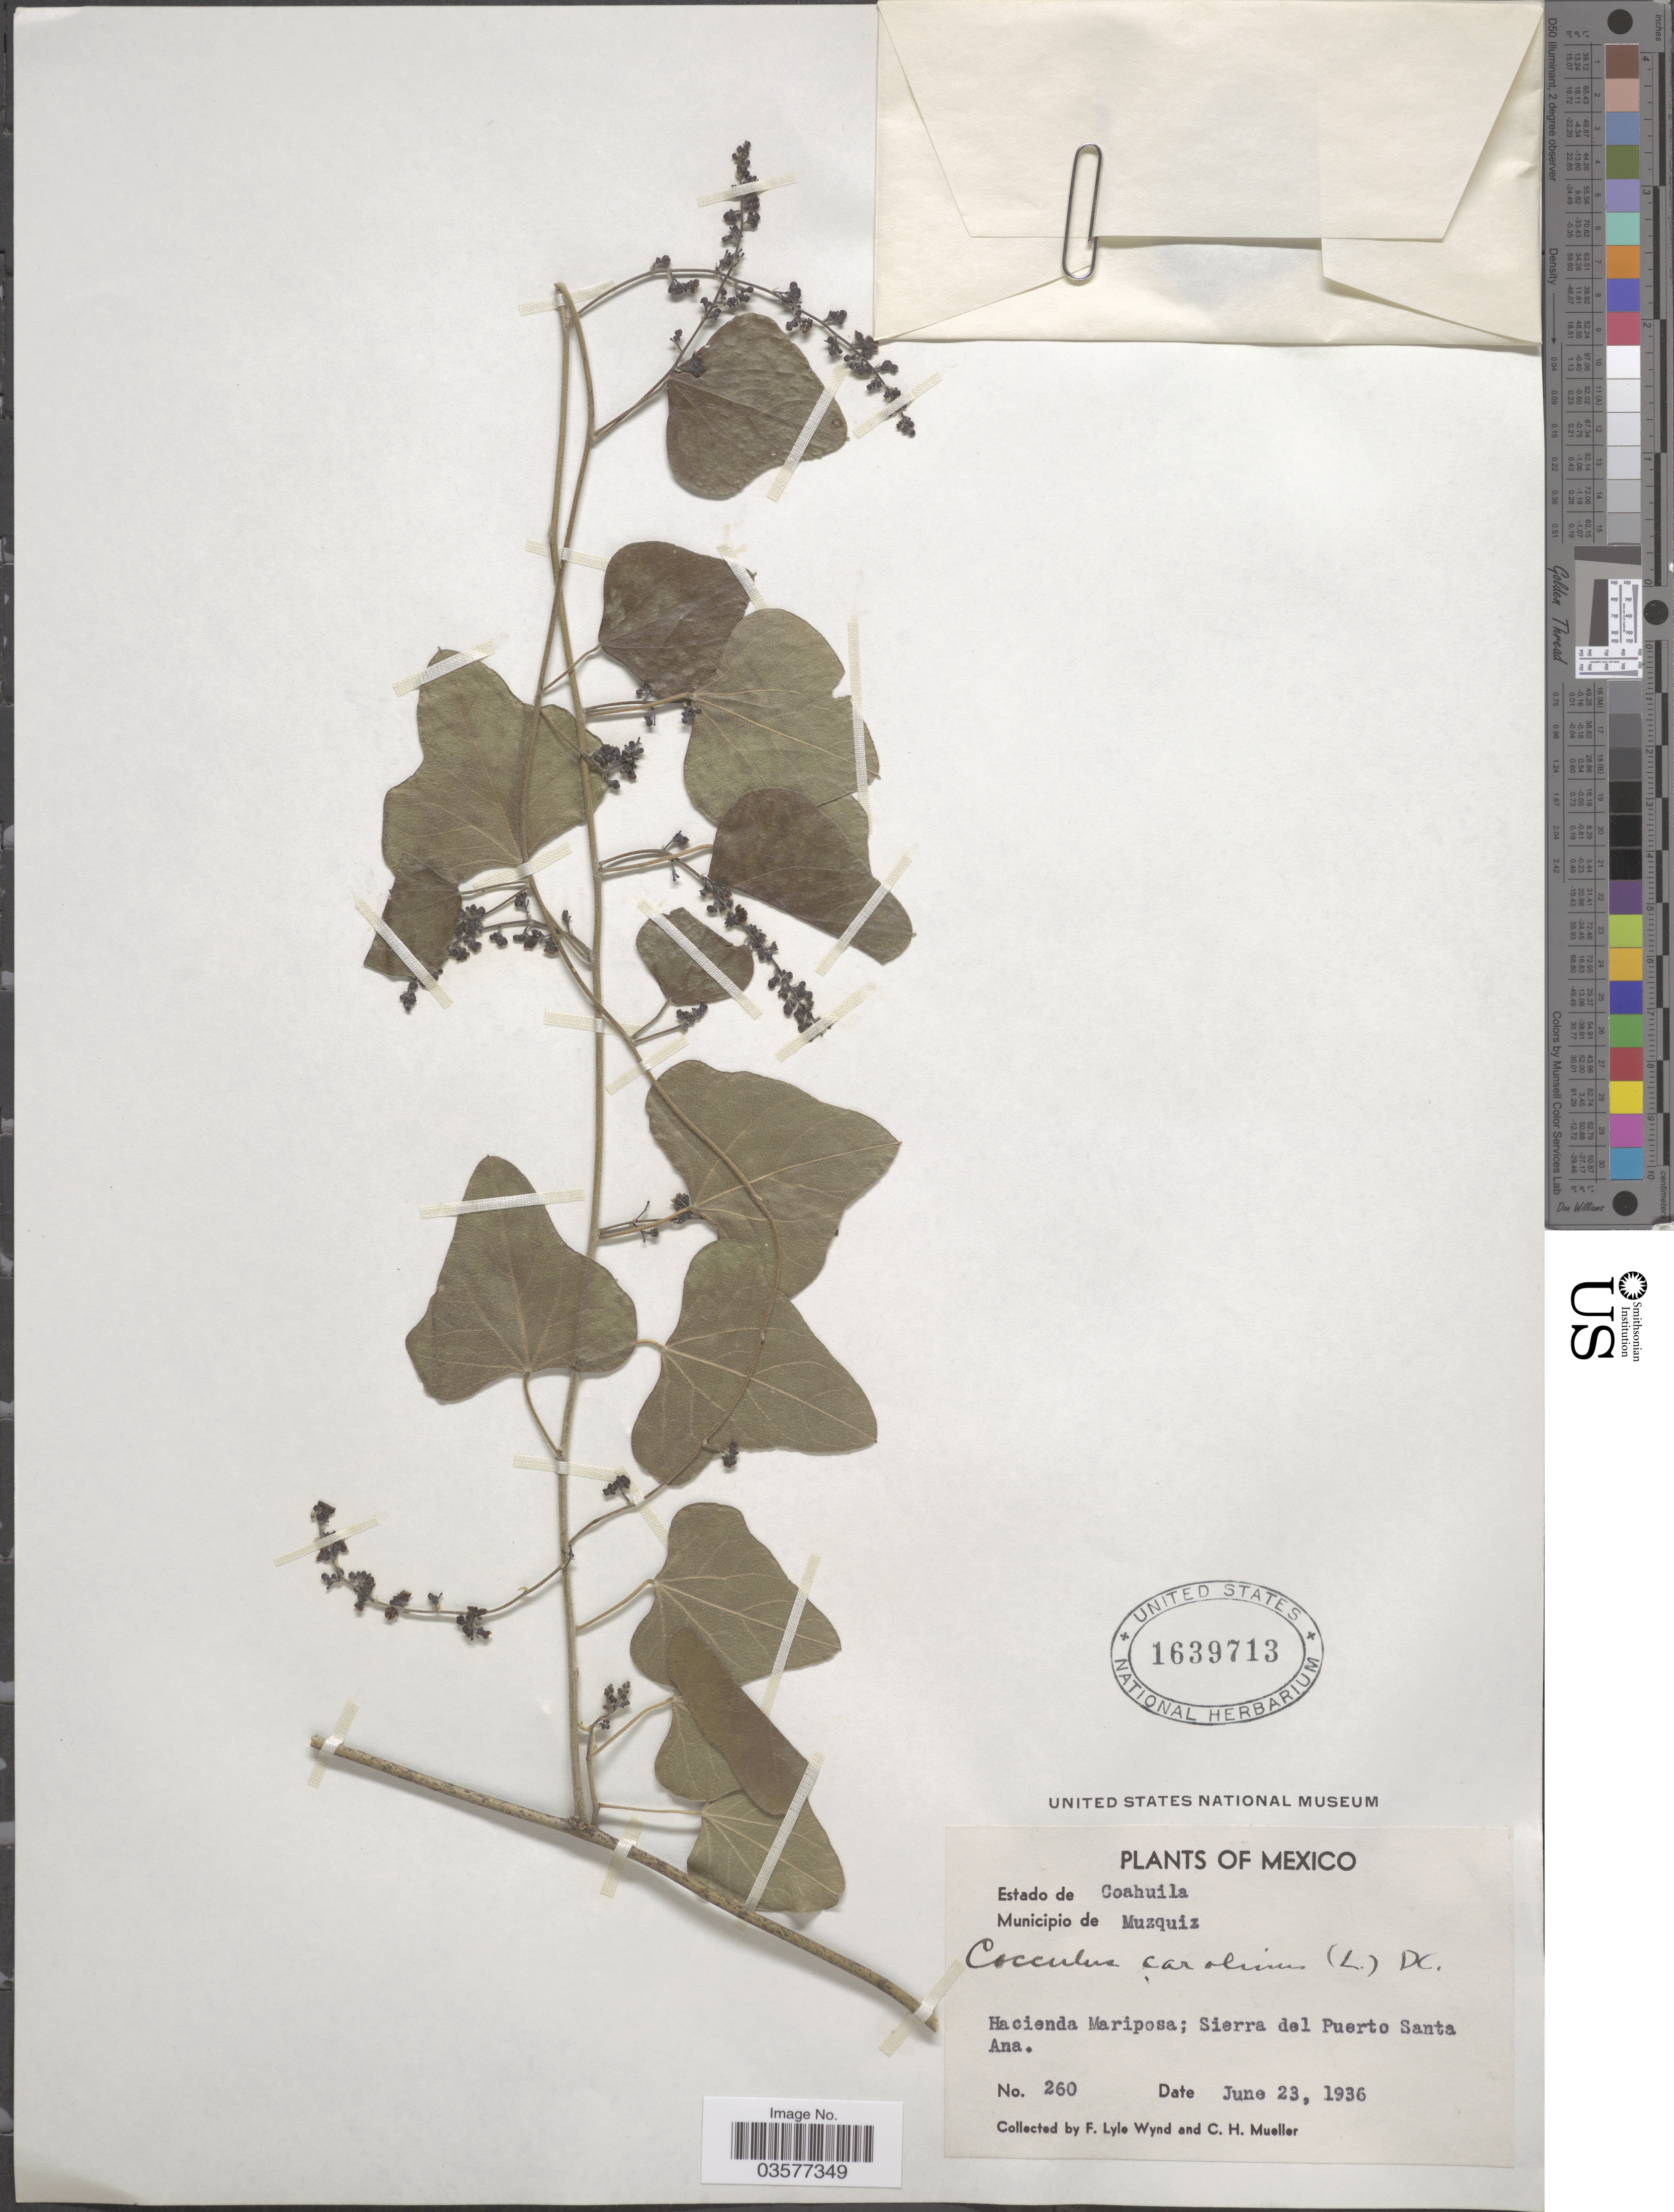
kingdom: Plantae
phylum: Tracheophyta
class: Magnoliopsida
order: Ranunculales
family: Menispermaceae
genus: Cocculus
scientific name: Cocculus carolinus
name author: (L.) DC.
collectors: F. L. Wynd & C. H. Mueller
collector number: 260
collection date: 1936-06-23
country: Mexico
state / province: Coahuila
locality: Municipio de Muzquiz, Hacienda Mariposa; Sierra del Puerto Santa Ana.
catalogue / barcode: US 1639713